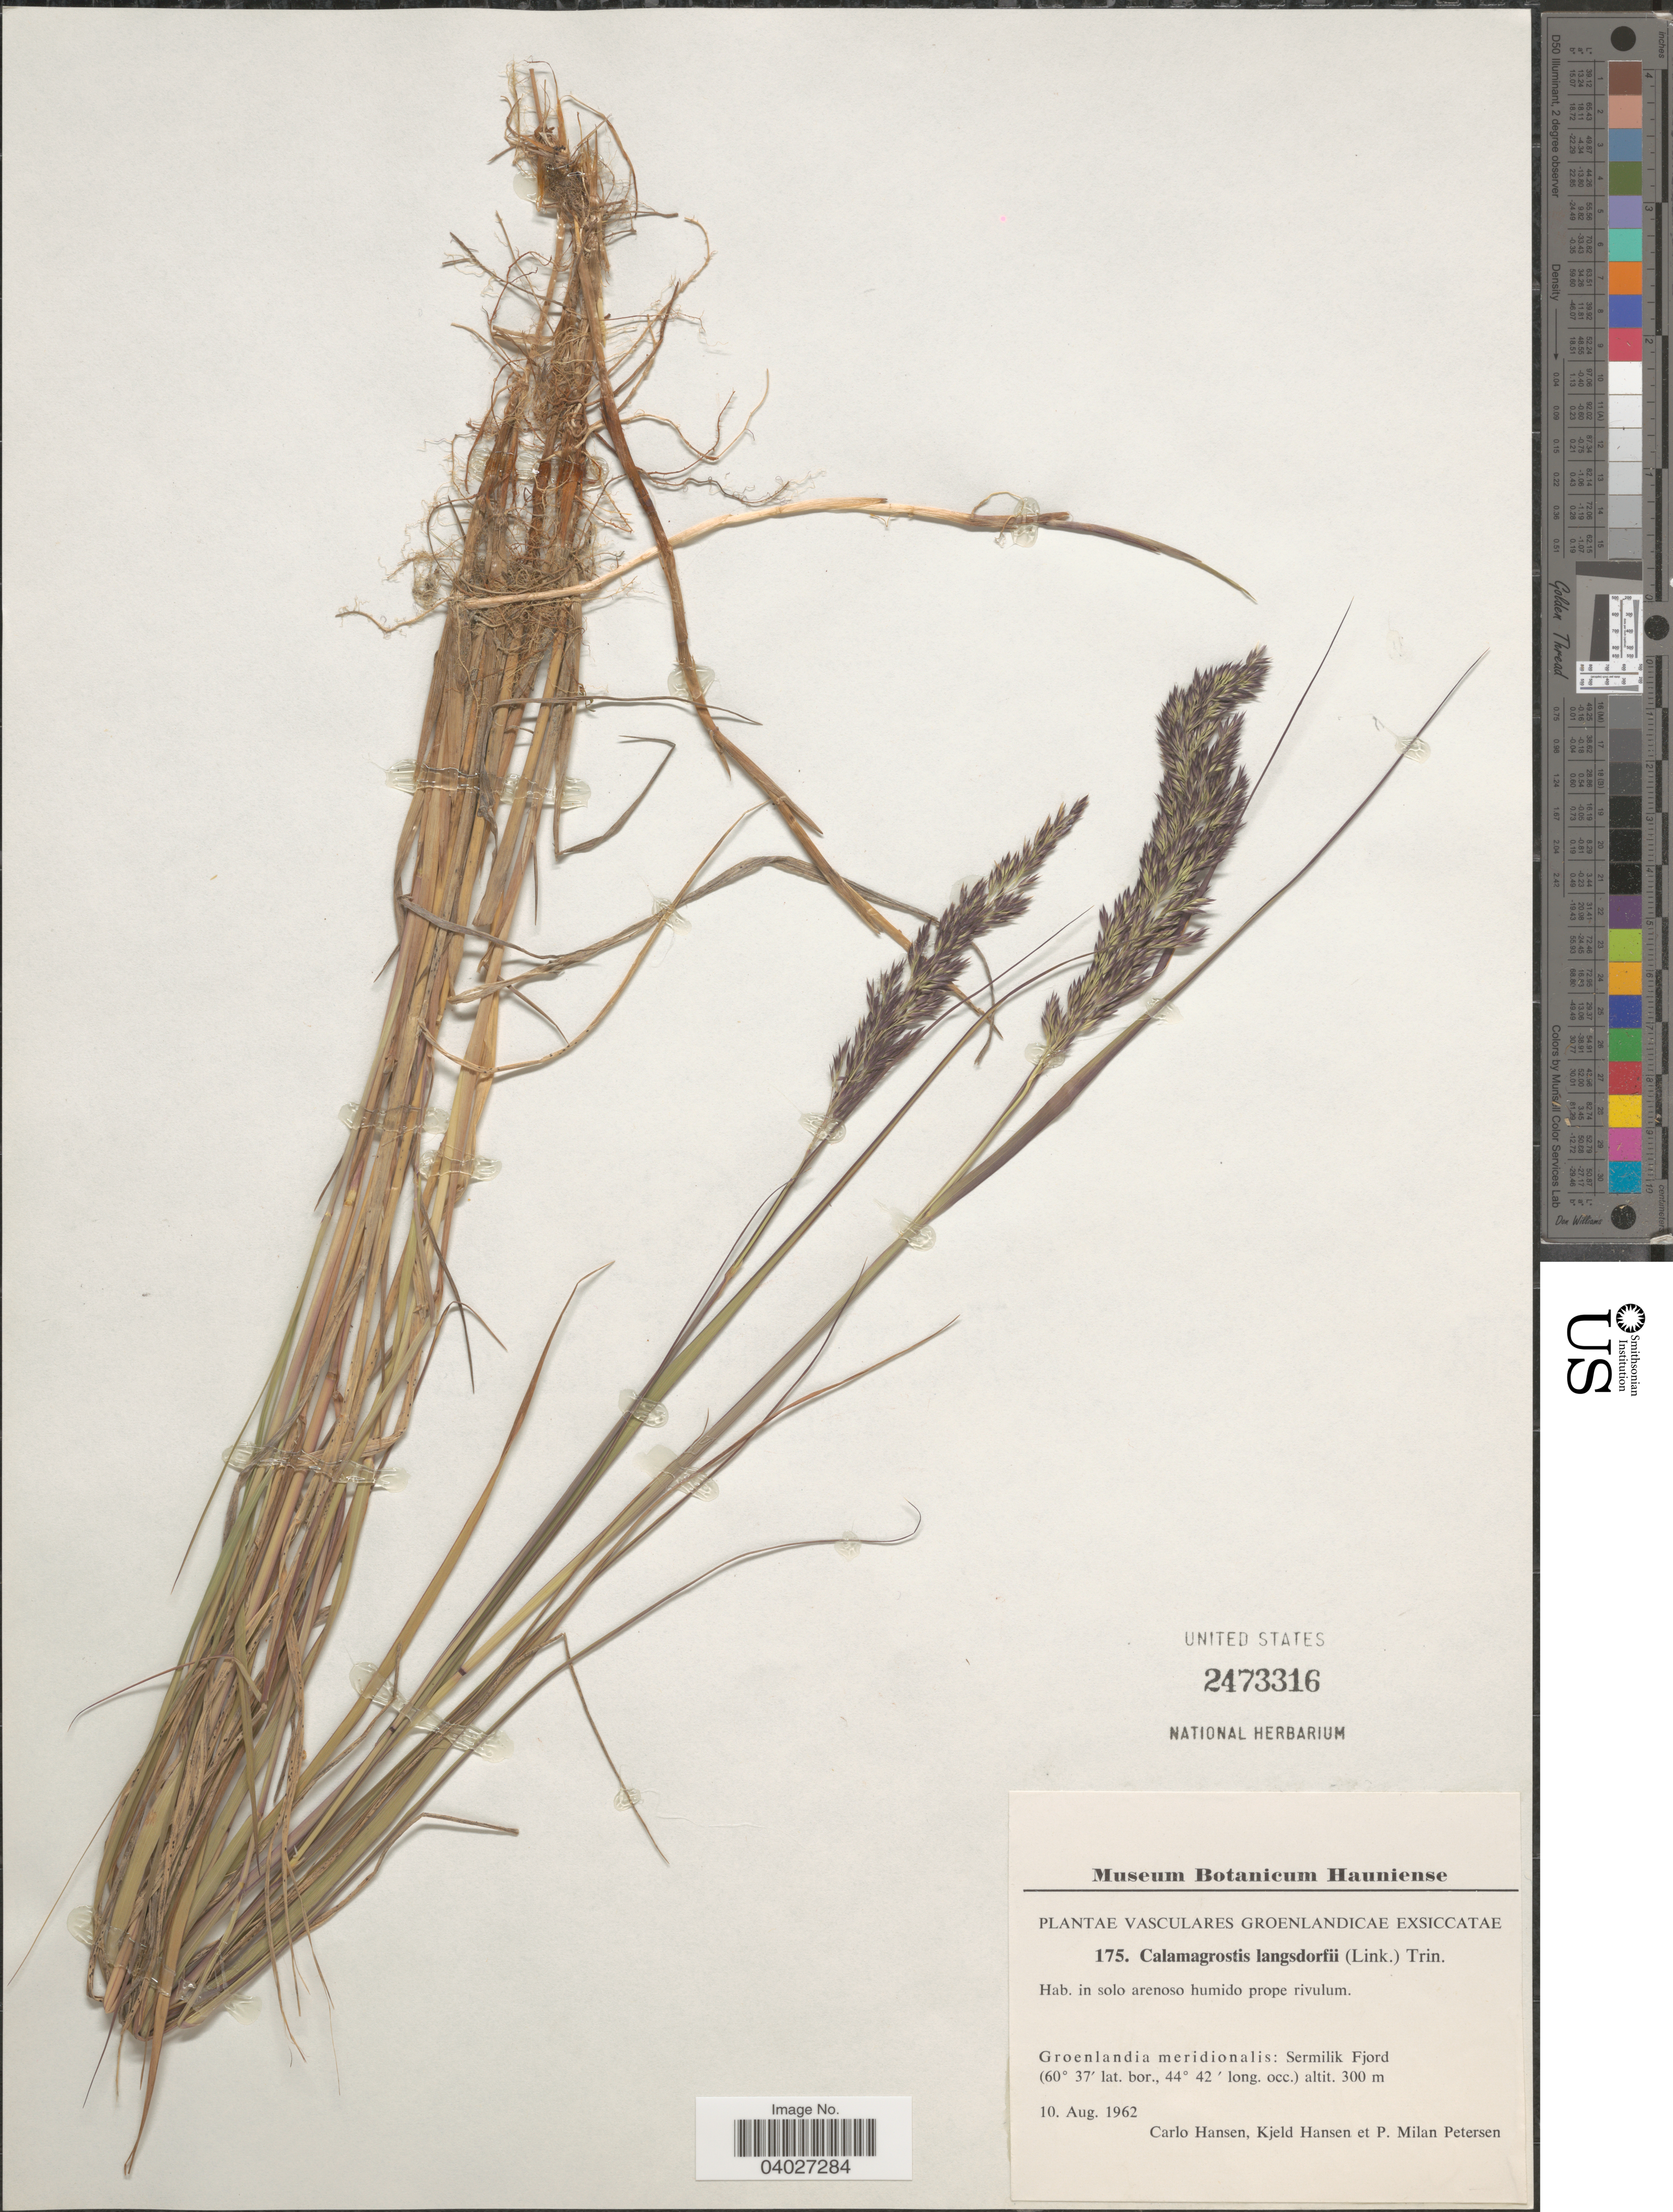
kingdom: Plantae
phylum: Tracheophyta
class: Liliopsida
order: Poales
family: Poaceae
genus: Calamagrostis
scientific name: Calamagrostis canadensis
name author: (Michx.) P. Beauv.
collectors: C. Hansen, K. Hansen & P. Petersen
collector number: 175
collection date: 1962-08-10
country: Greenland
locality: Groenlandia meridionalis: Sermilik Fjord.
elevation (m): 300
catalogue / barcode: US 2473316